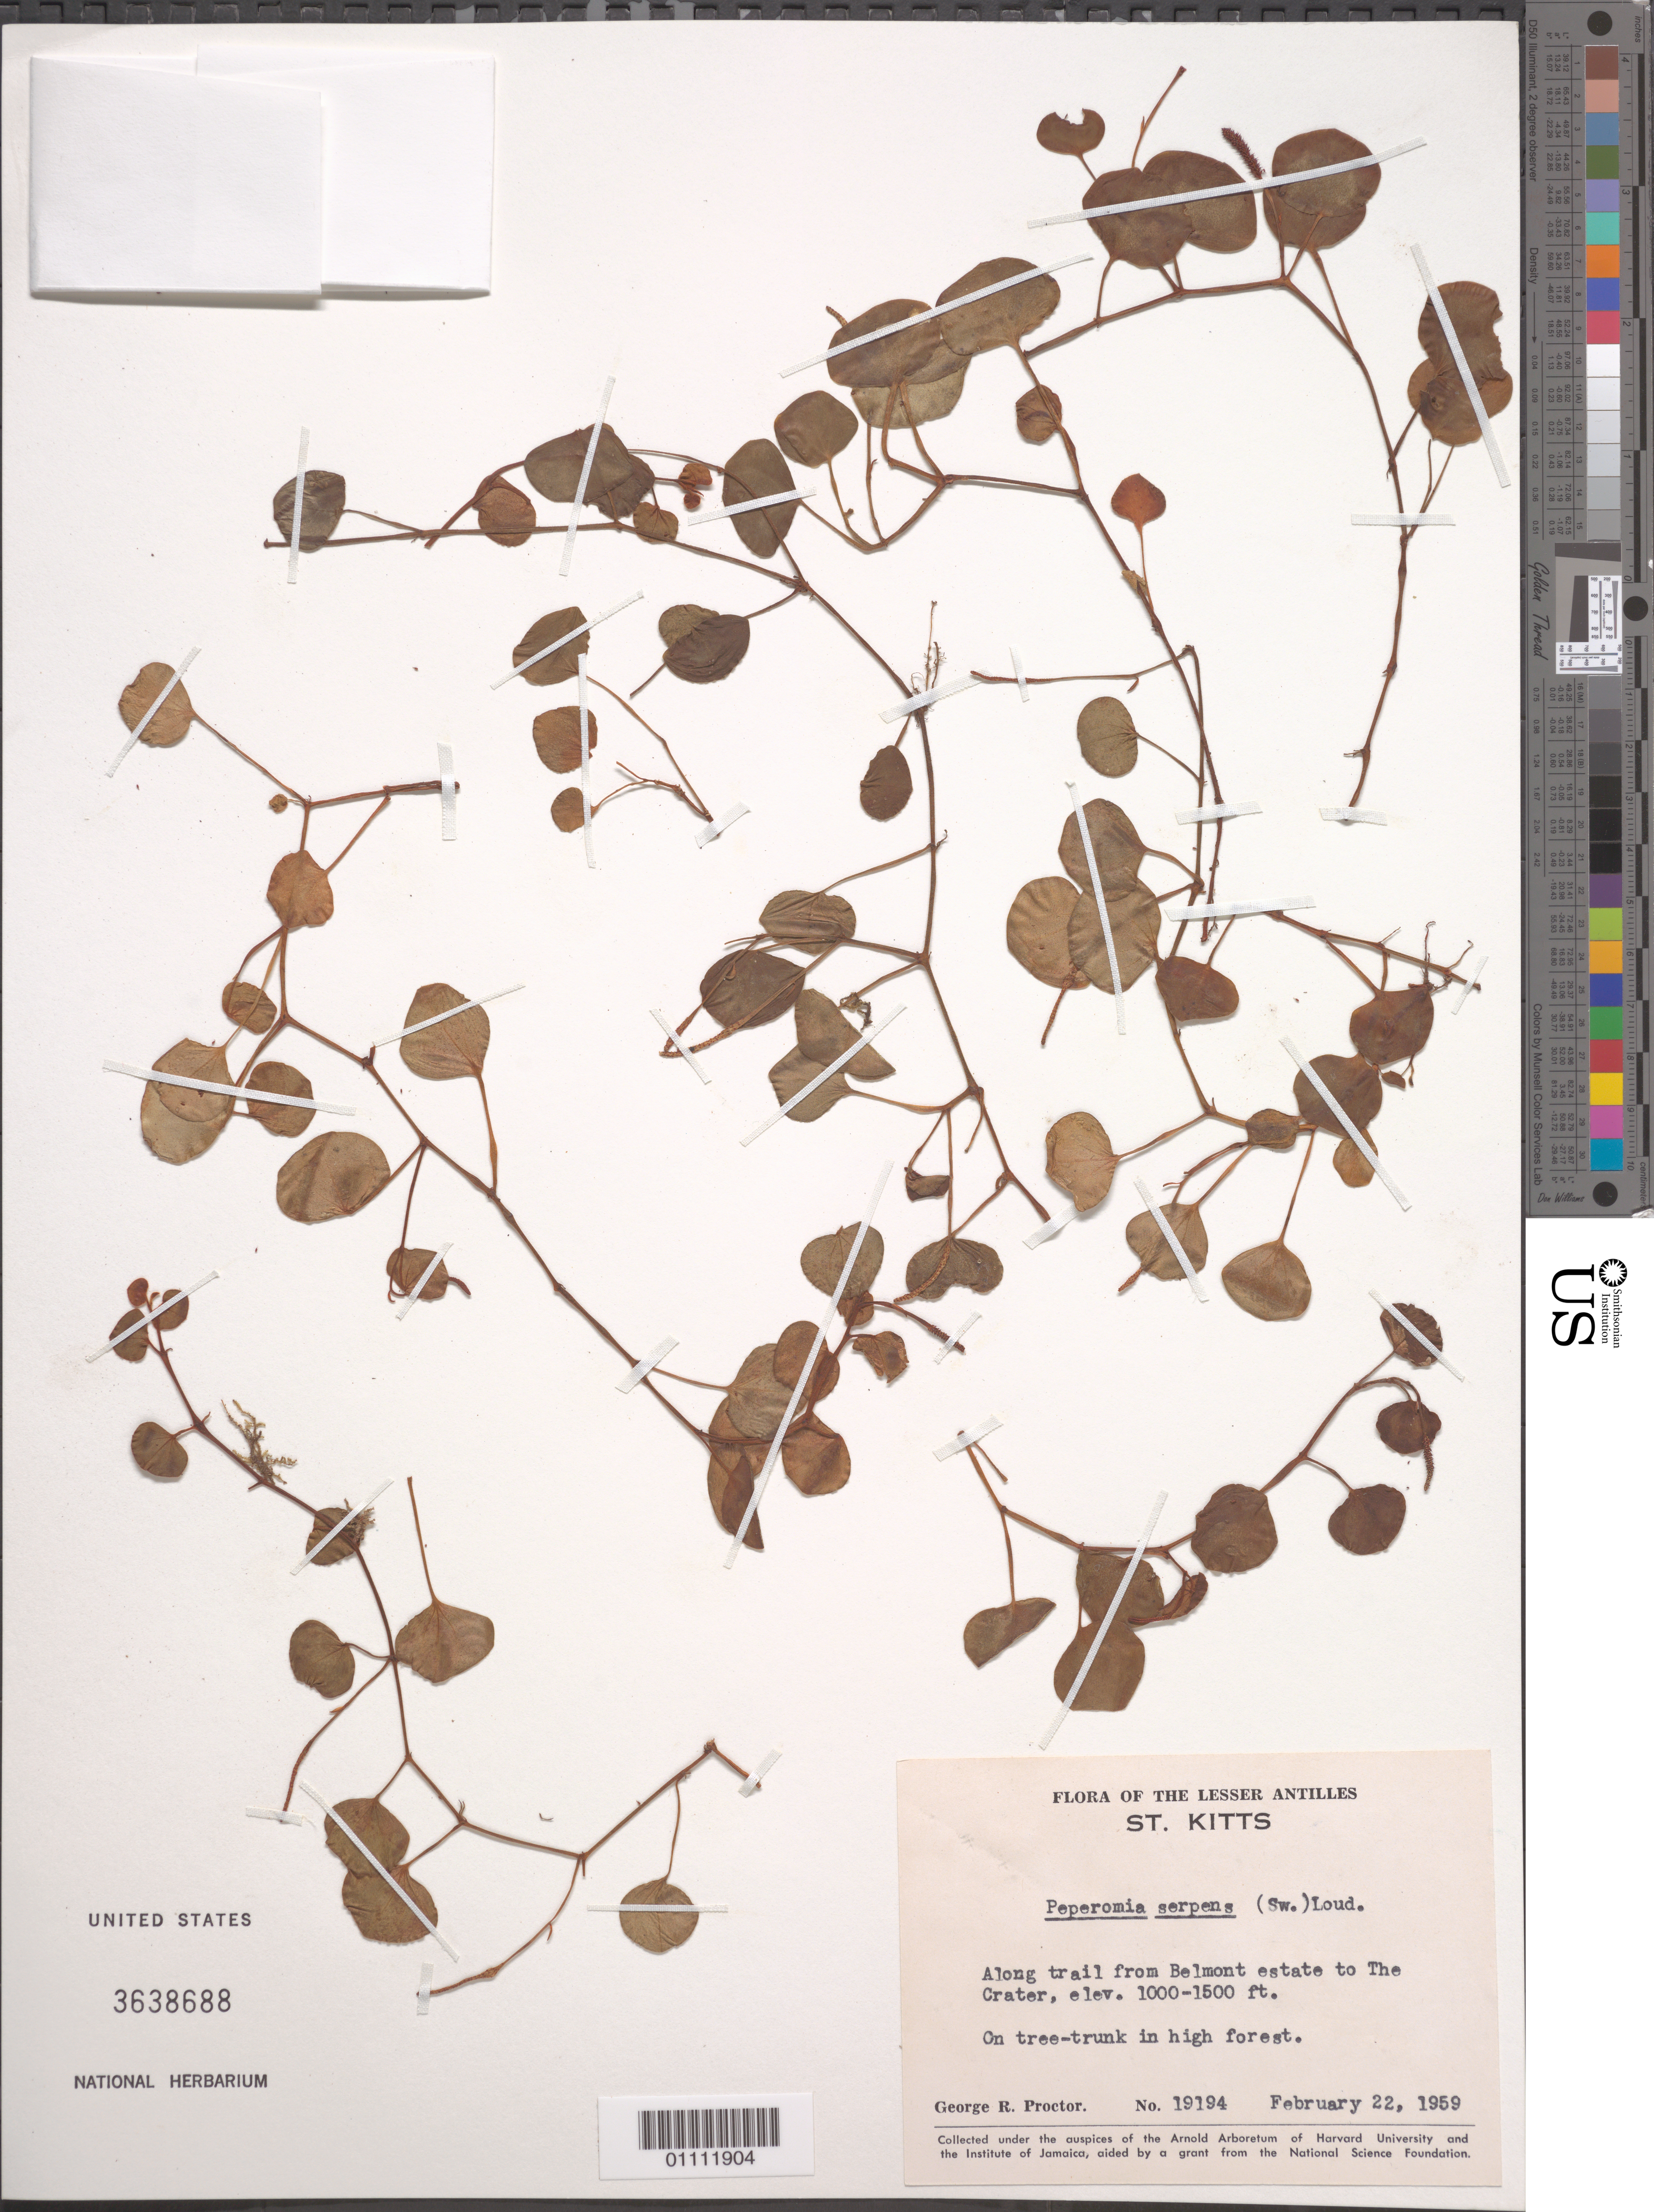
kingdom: Plantae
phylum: Tracheophyta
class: Magnoliopsida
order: Piperales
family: Piperaceae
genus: Peperomia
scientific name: Peperomia serpens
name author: (Sw.) Loudon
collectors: G. R. Proctor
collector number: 19194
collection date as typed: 22 Feb 1959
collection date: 1959-02-22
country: St. Christopher-Nevis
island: St. Christopher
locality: Belmont Estate, trail to The Crater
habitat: Along trail; on tree trunk in high forest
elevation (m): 305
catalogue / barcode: US 3638688